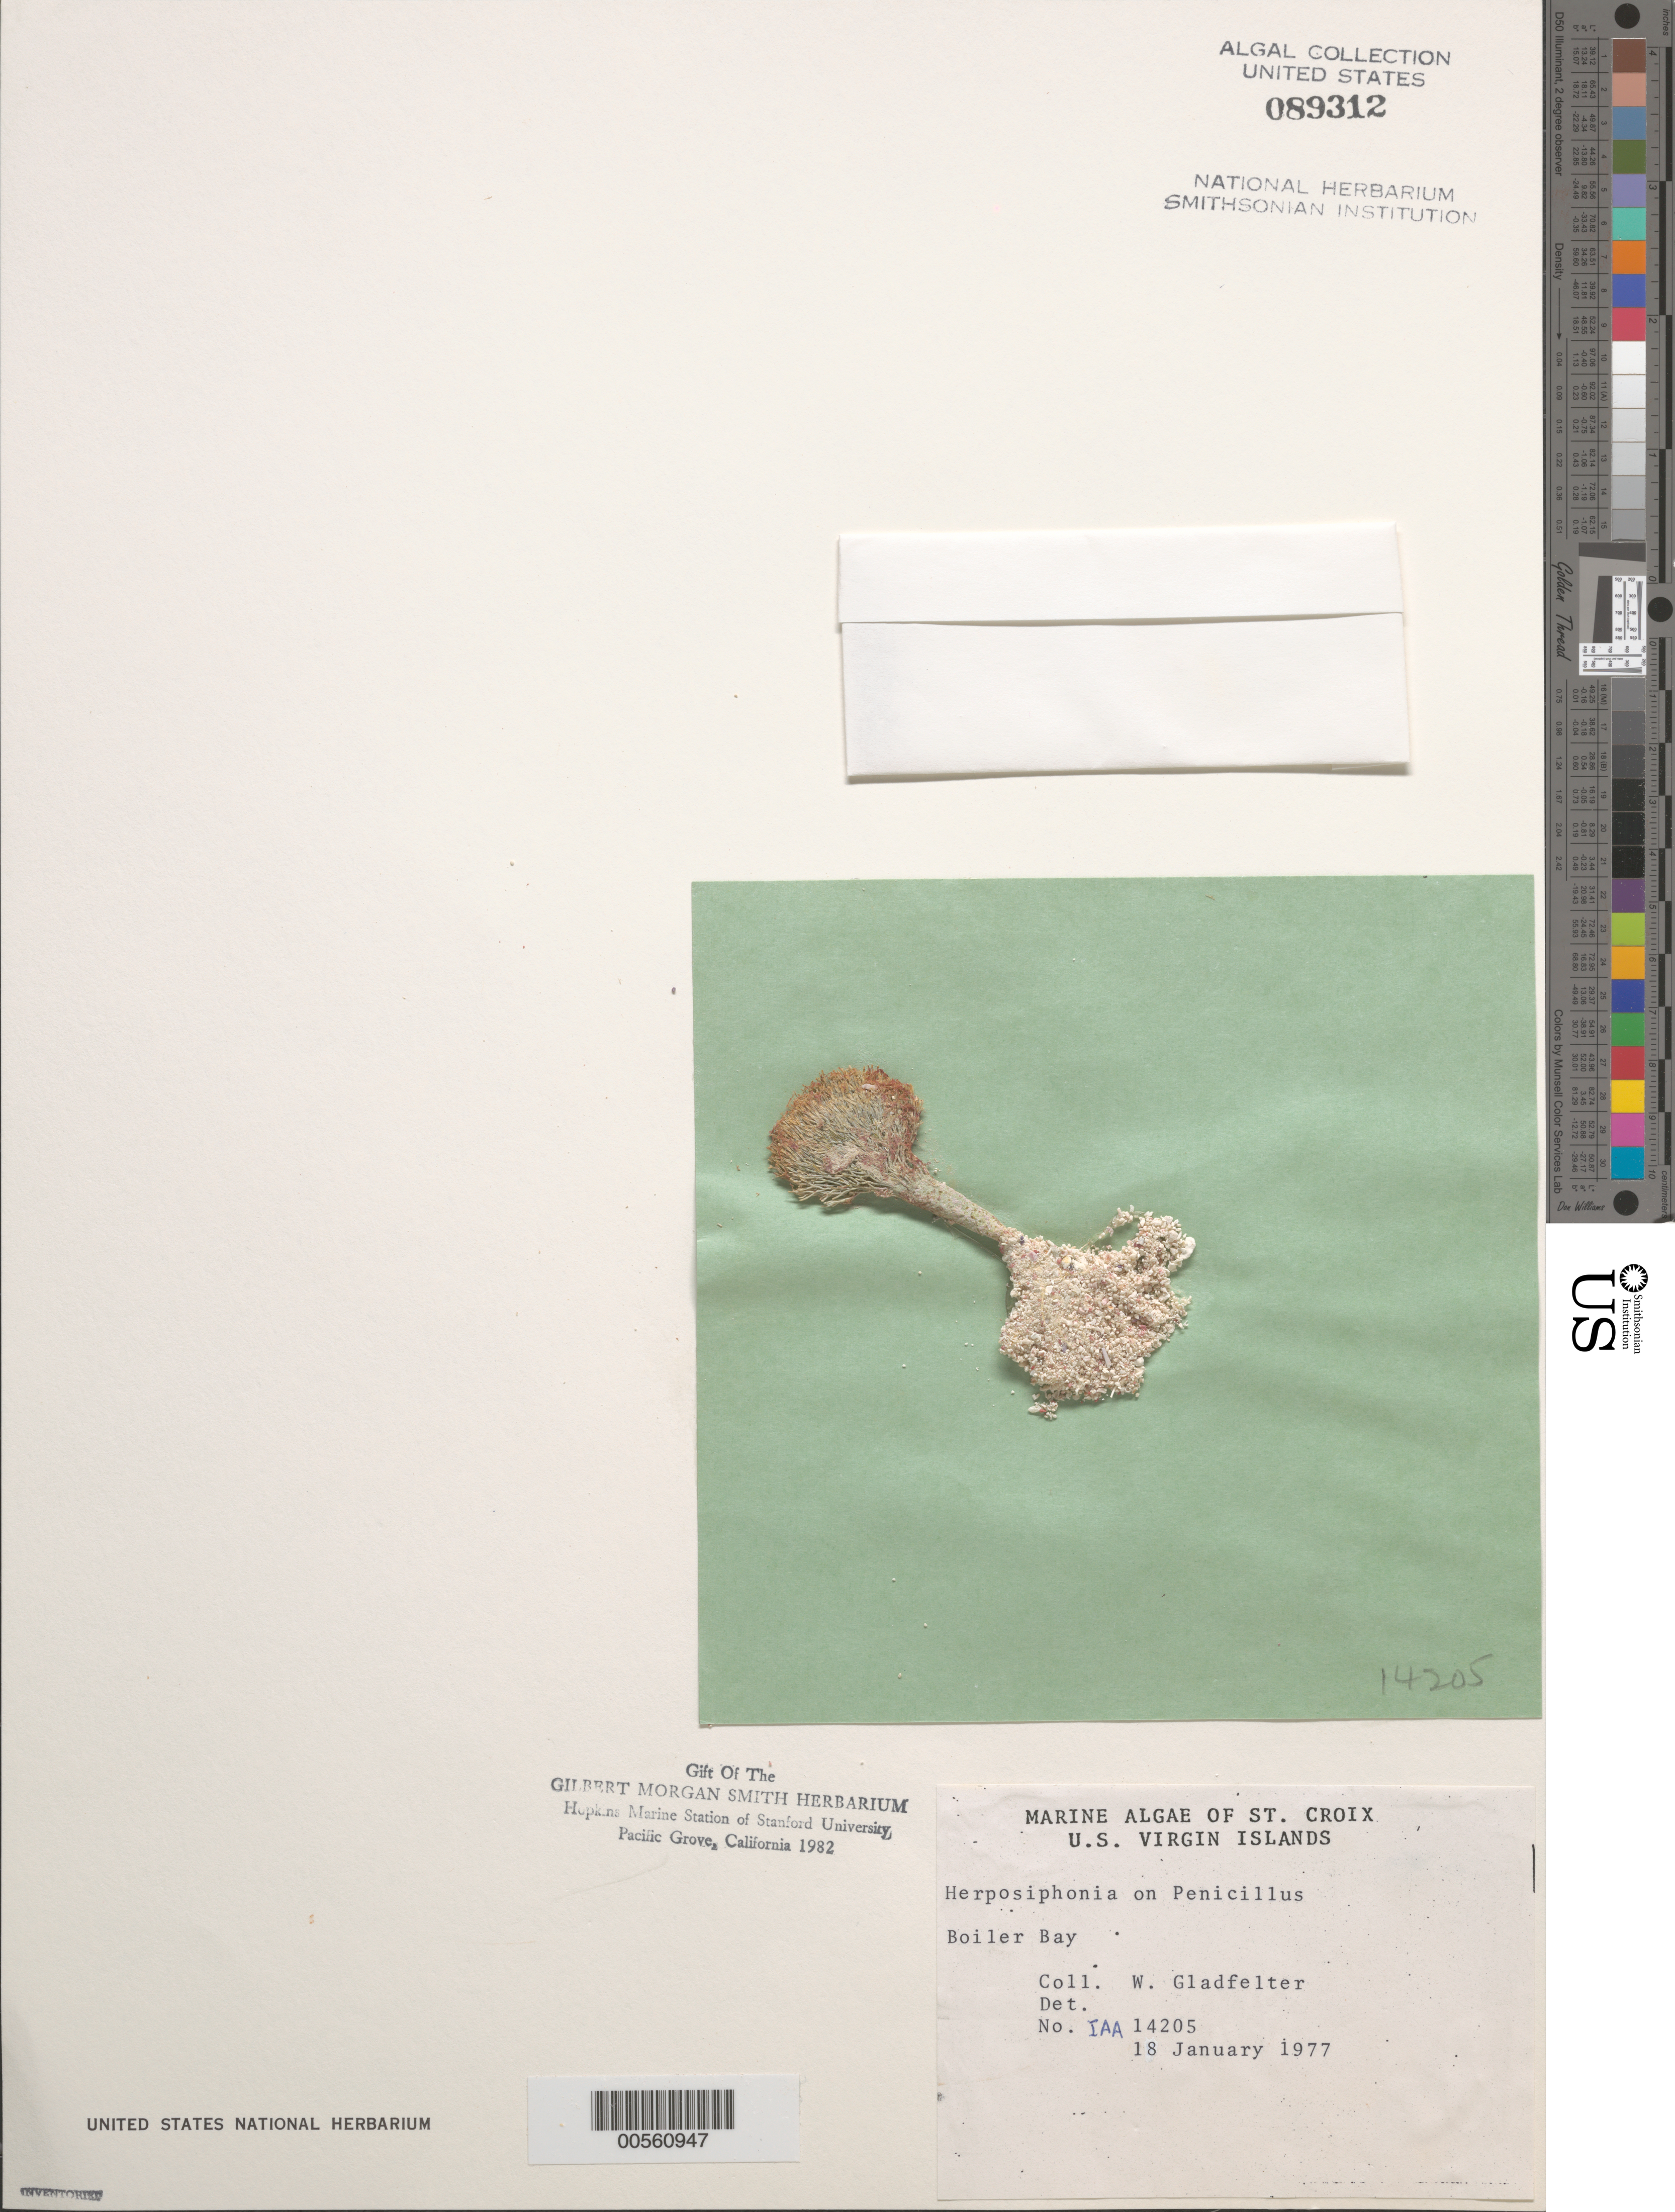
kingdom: Plantae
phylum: Rhodophyta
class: Florideophyceae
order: Ceramiales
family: Rhodomelaceae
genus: Herposiphonia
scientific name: Herposiphonia sp.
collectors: W. Gladfelter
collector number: IAA 14205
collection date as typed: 18 Jan 1977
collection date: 1977-01-18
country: U.S. Virgin Islands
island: St. Croix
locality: Boiler Bay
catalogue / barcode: US 89312